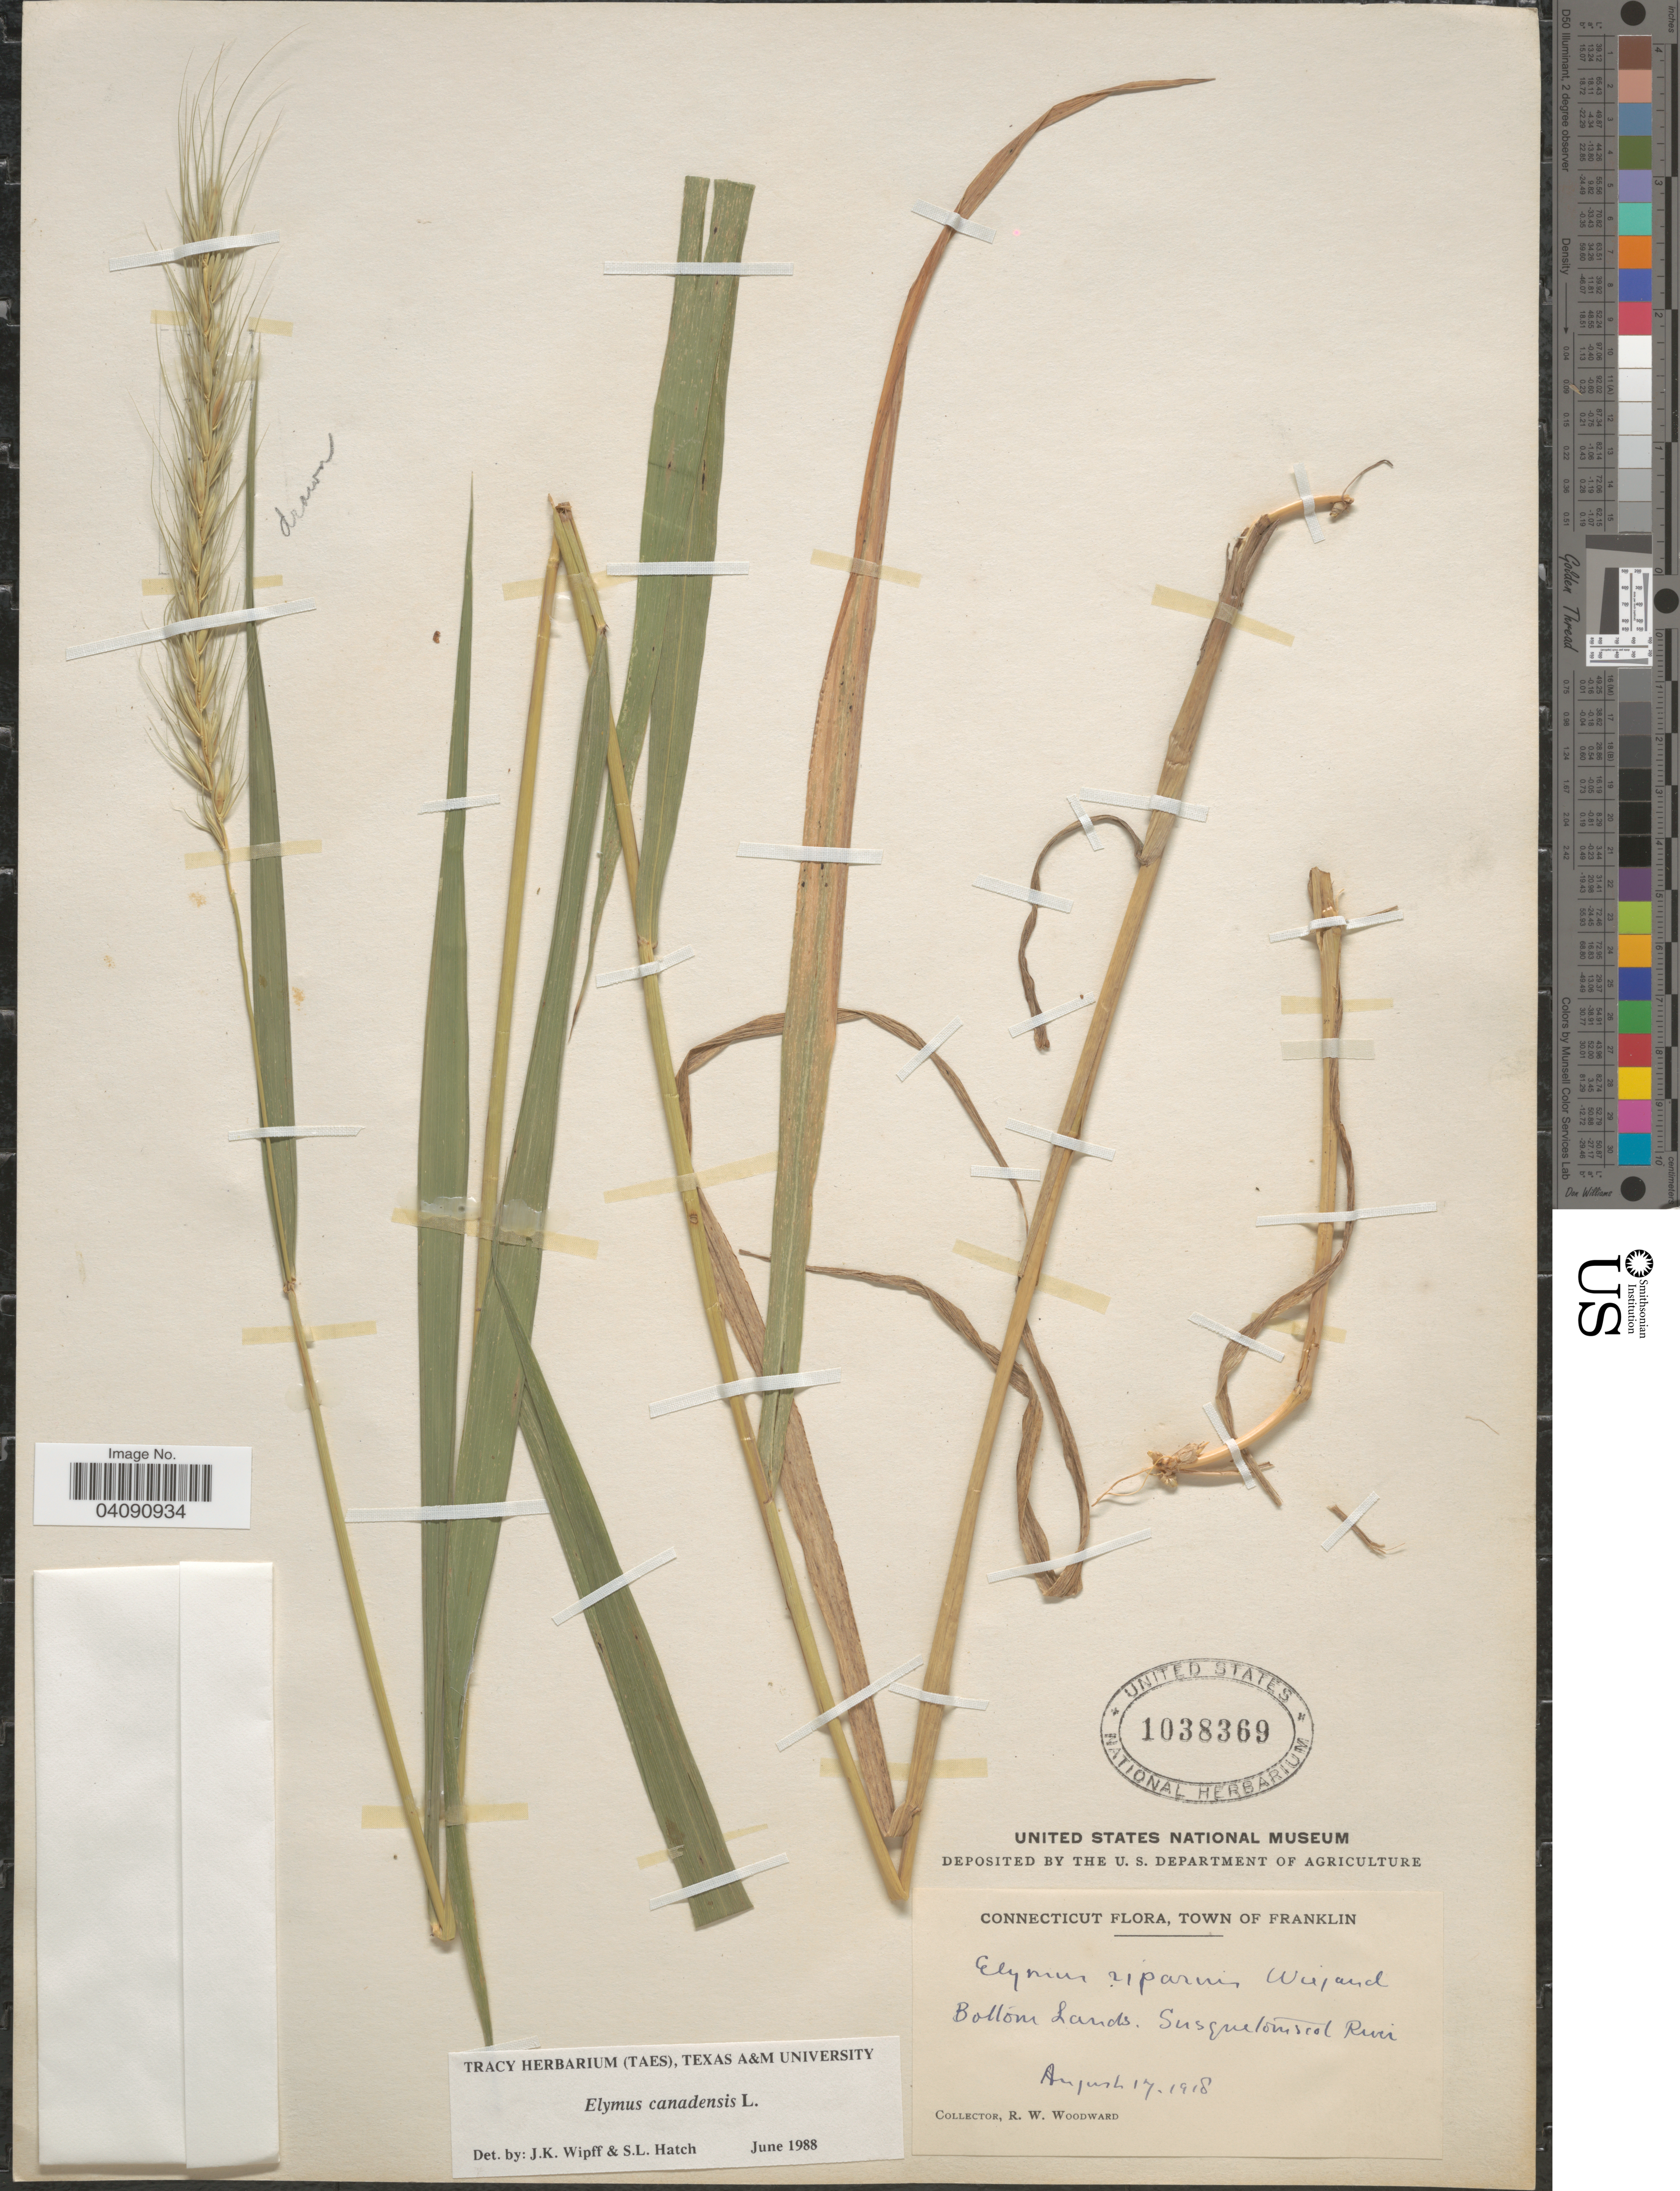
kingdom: Plantae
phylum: Tracheophyta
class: Liliopsida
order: Poales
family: Poaceae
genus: Elymus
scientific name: Elymus canadensis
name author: L.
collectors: R. Woodward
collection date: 1918-08-17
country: United States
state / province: Connecticut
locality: Town of Franklin. Bottom Lands, Susquetomscot River.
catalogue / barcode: US 1038369